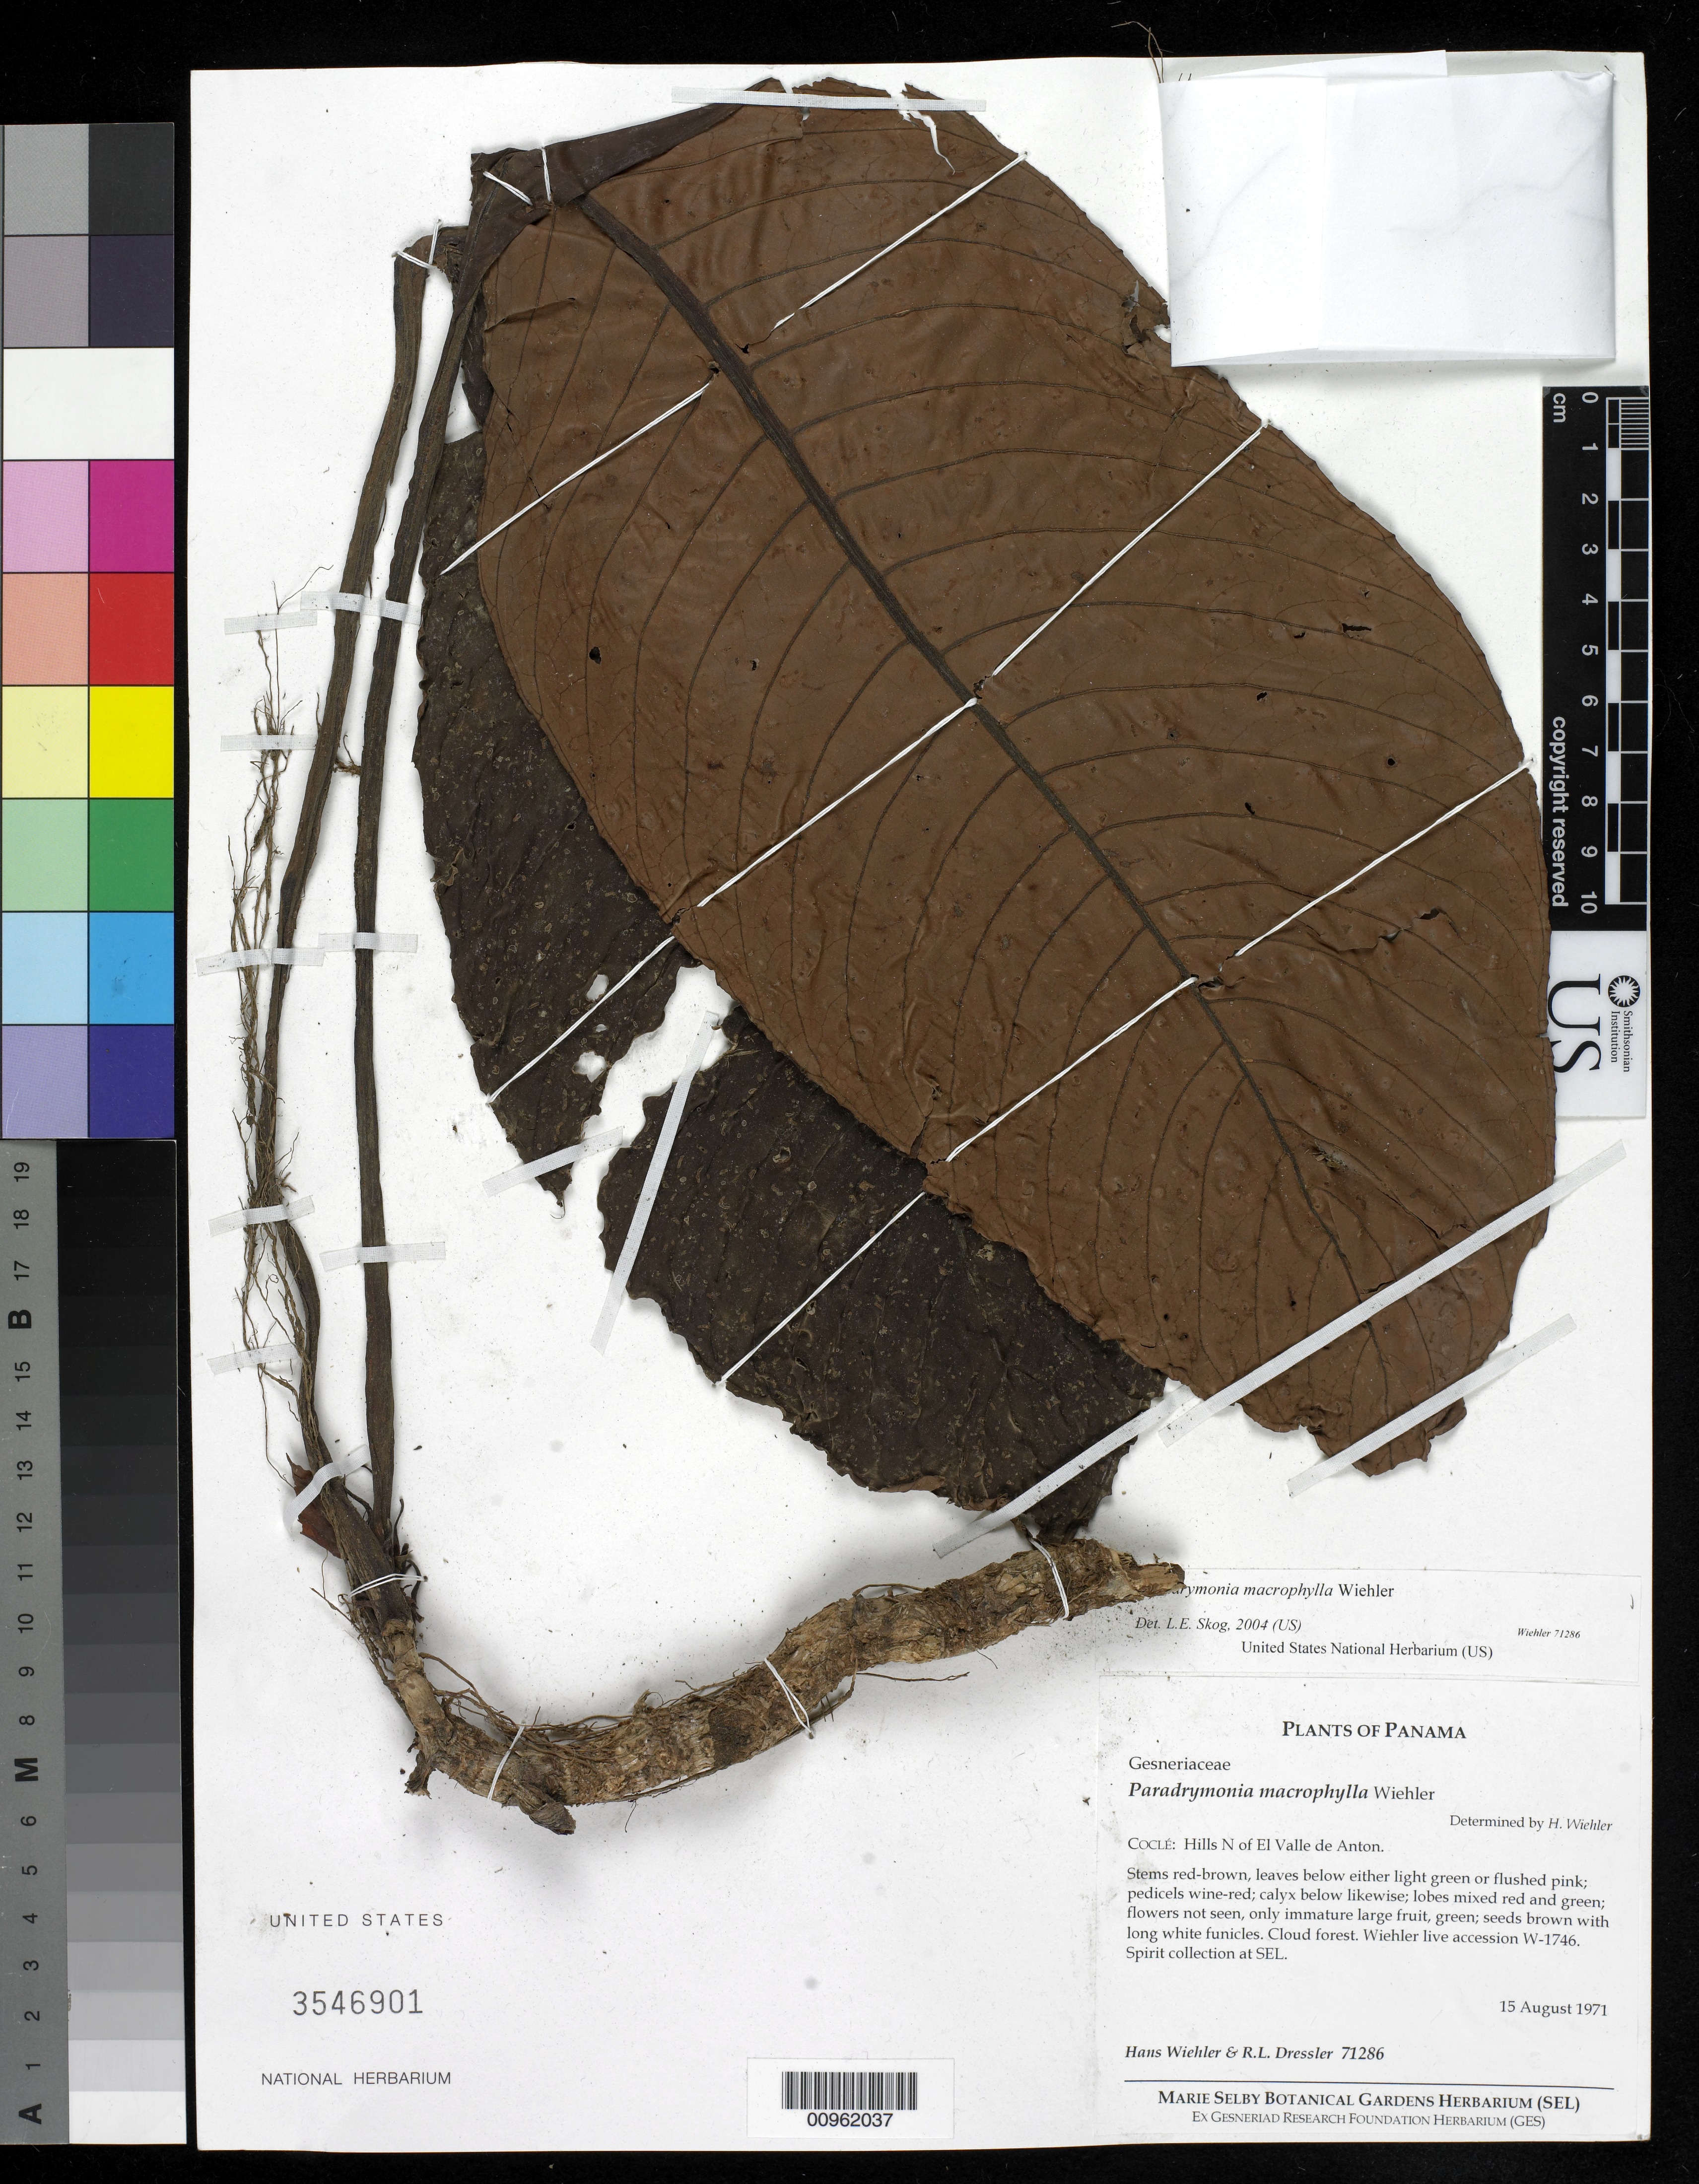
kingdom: Plantae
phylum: Tracheophyta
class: Magnoliopsida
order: Lamiales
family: Gesneriaceae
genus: Paradrymonia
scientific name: Paradrymonia macrophylla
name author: Wiehler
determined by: Skog, Laurence E.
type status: Isotype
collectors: H. J. Wiehler & R. Dressler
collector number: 71286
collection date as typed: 15 Aug 1971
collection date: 1971-08-15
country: Panama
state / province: Coclé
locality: Coclé: hills N of El Valle de Anton.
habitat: Cloud forest.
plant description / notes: Wiehler live accession W-1746. Spirit collection at SEL.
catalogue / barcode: US 3546901